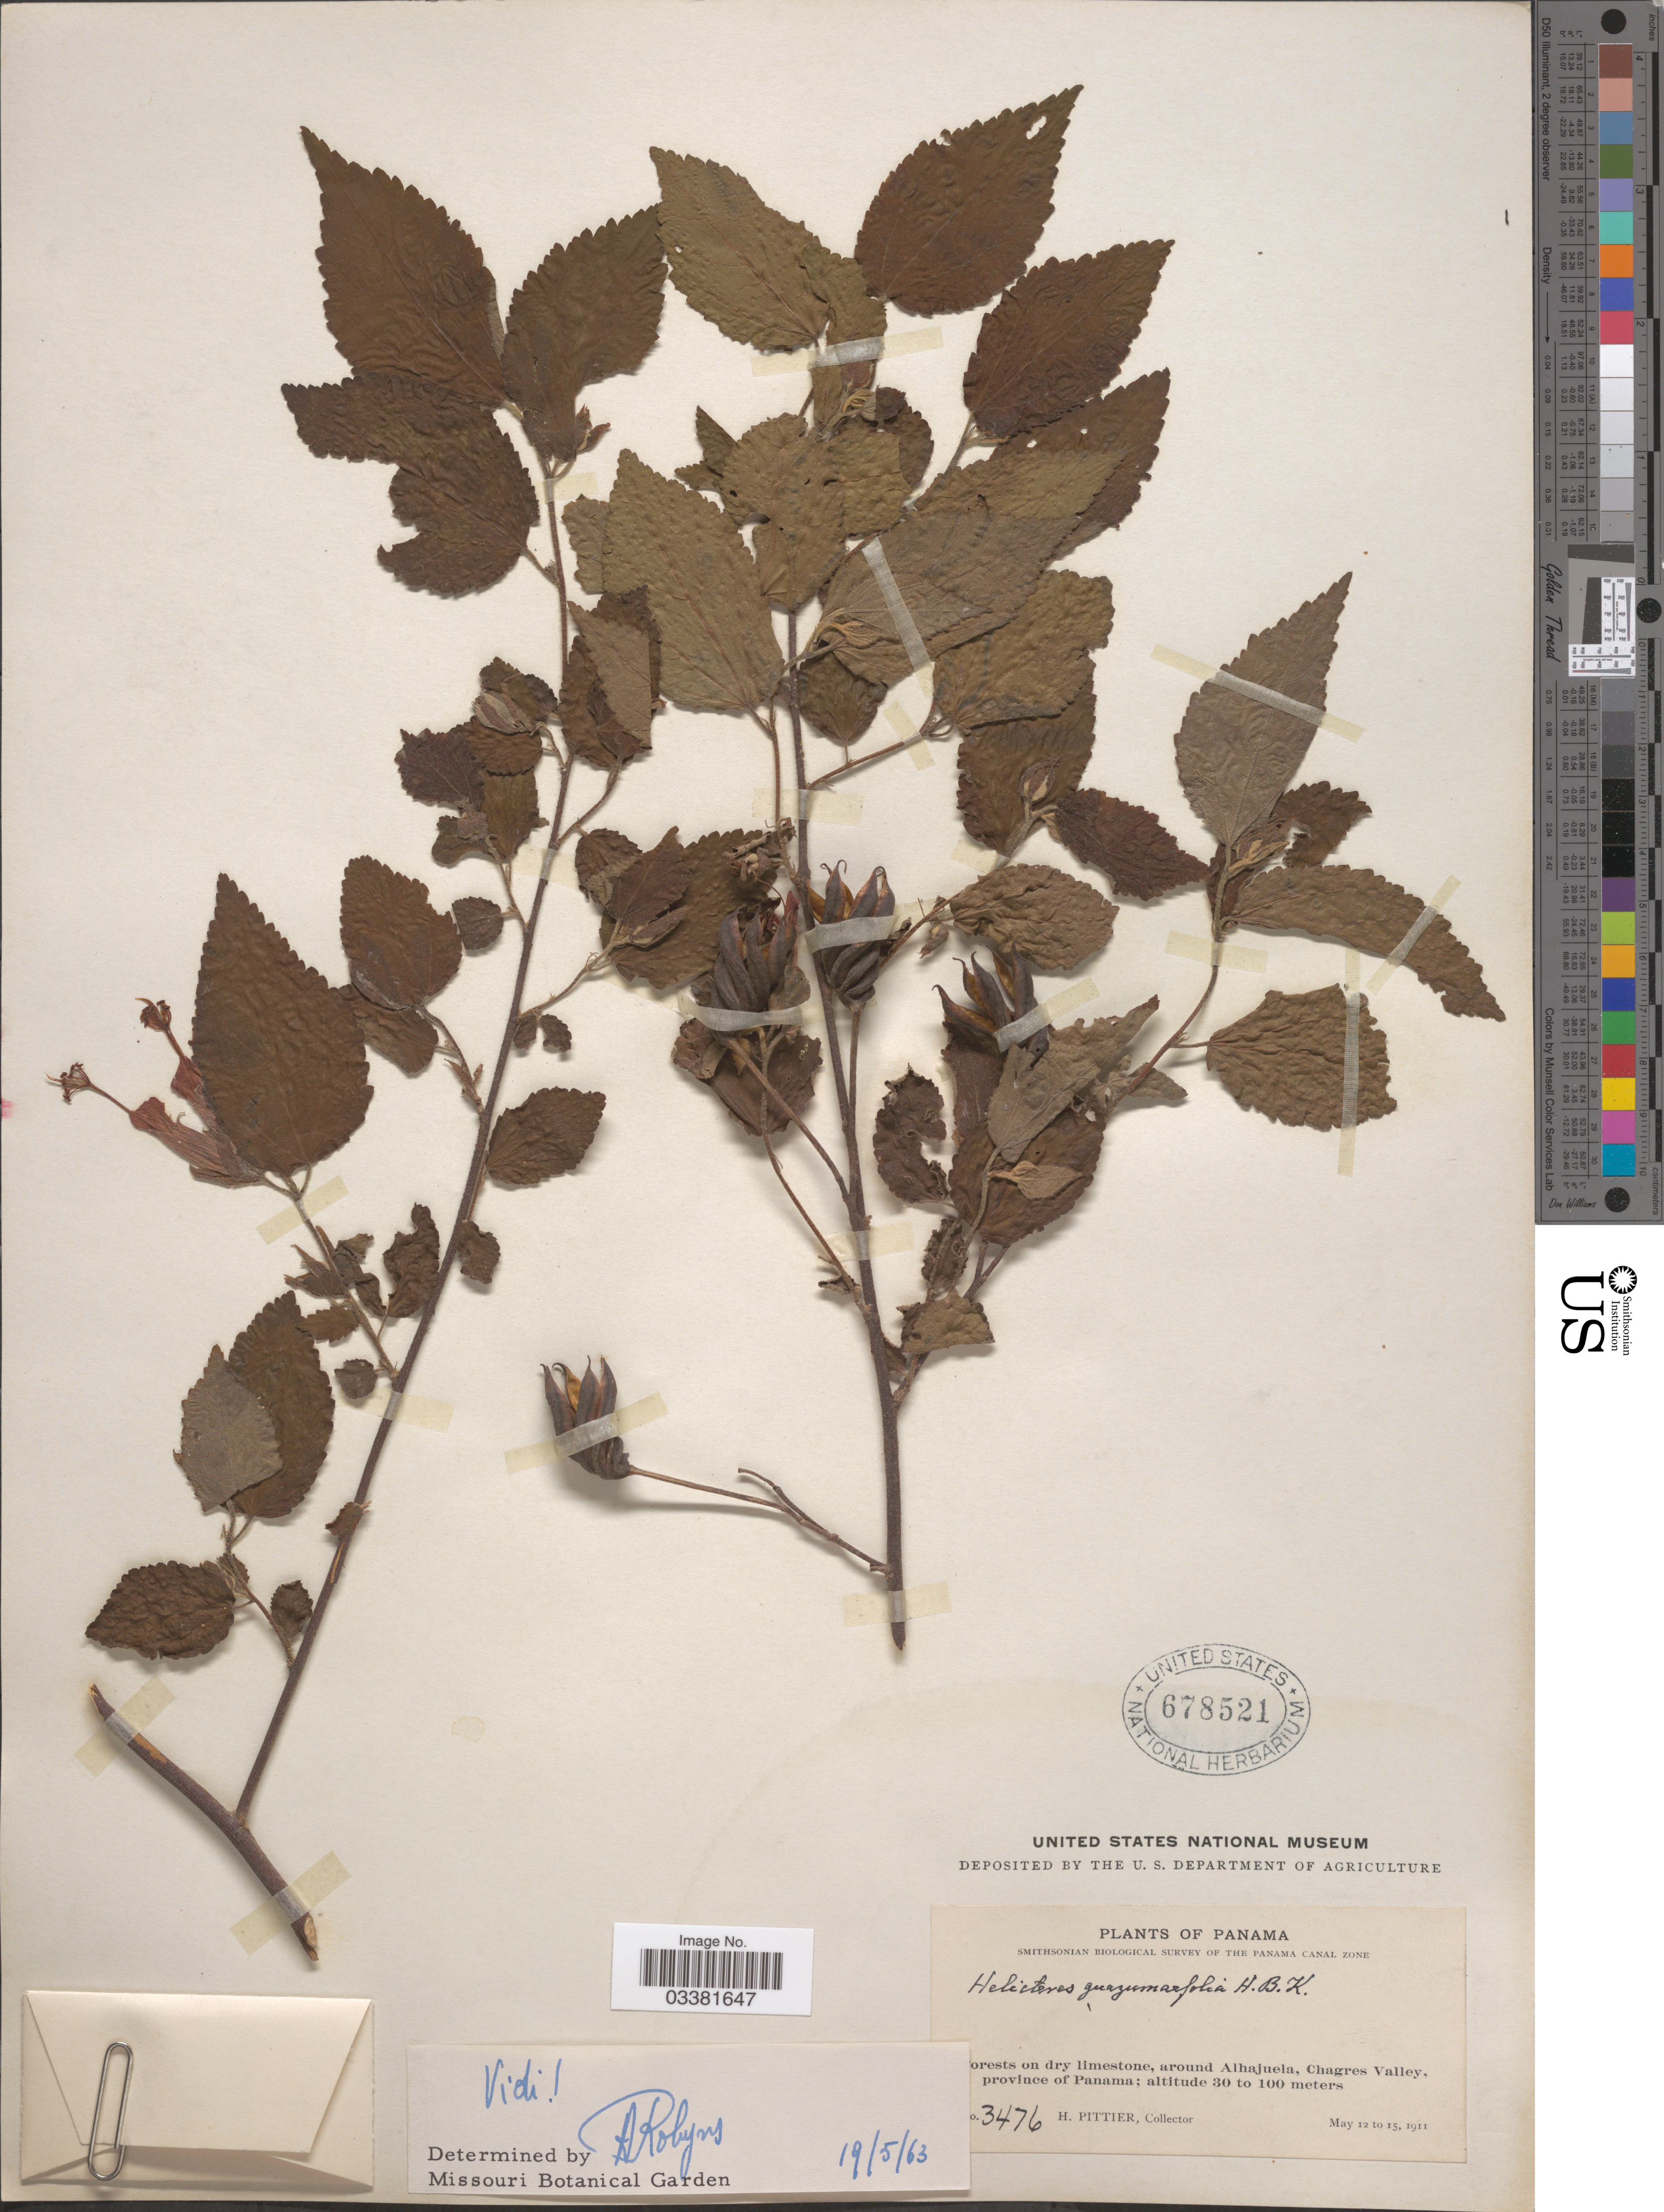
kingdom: Plantae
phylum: Tracheophyta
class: Magnoliopsida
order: Malvales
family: Malvaceae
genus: Helicteres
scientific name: Helicteres guazumifolia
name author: Kunth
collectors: H. F. Pittier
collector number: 3476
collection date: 1911-05-12/1911-05-15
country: Panama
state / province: Panamá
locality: Forests on dry limestone, around Alhajuela, Chagred Valley.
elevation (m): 30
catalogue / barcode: US 678521